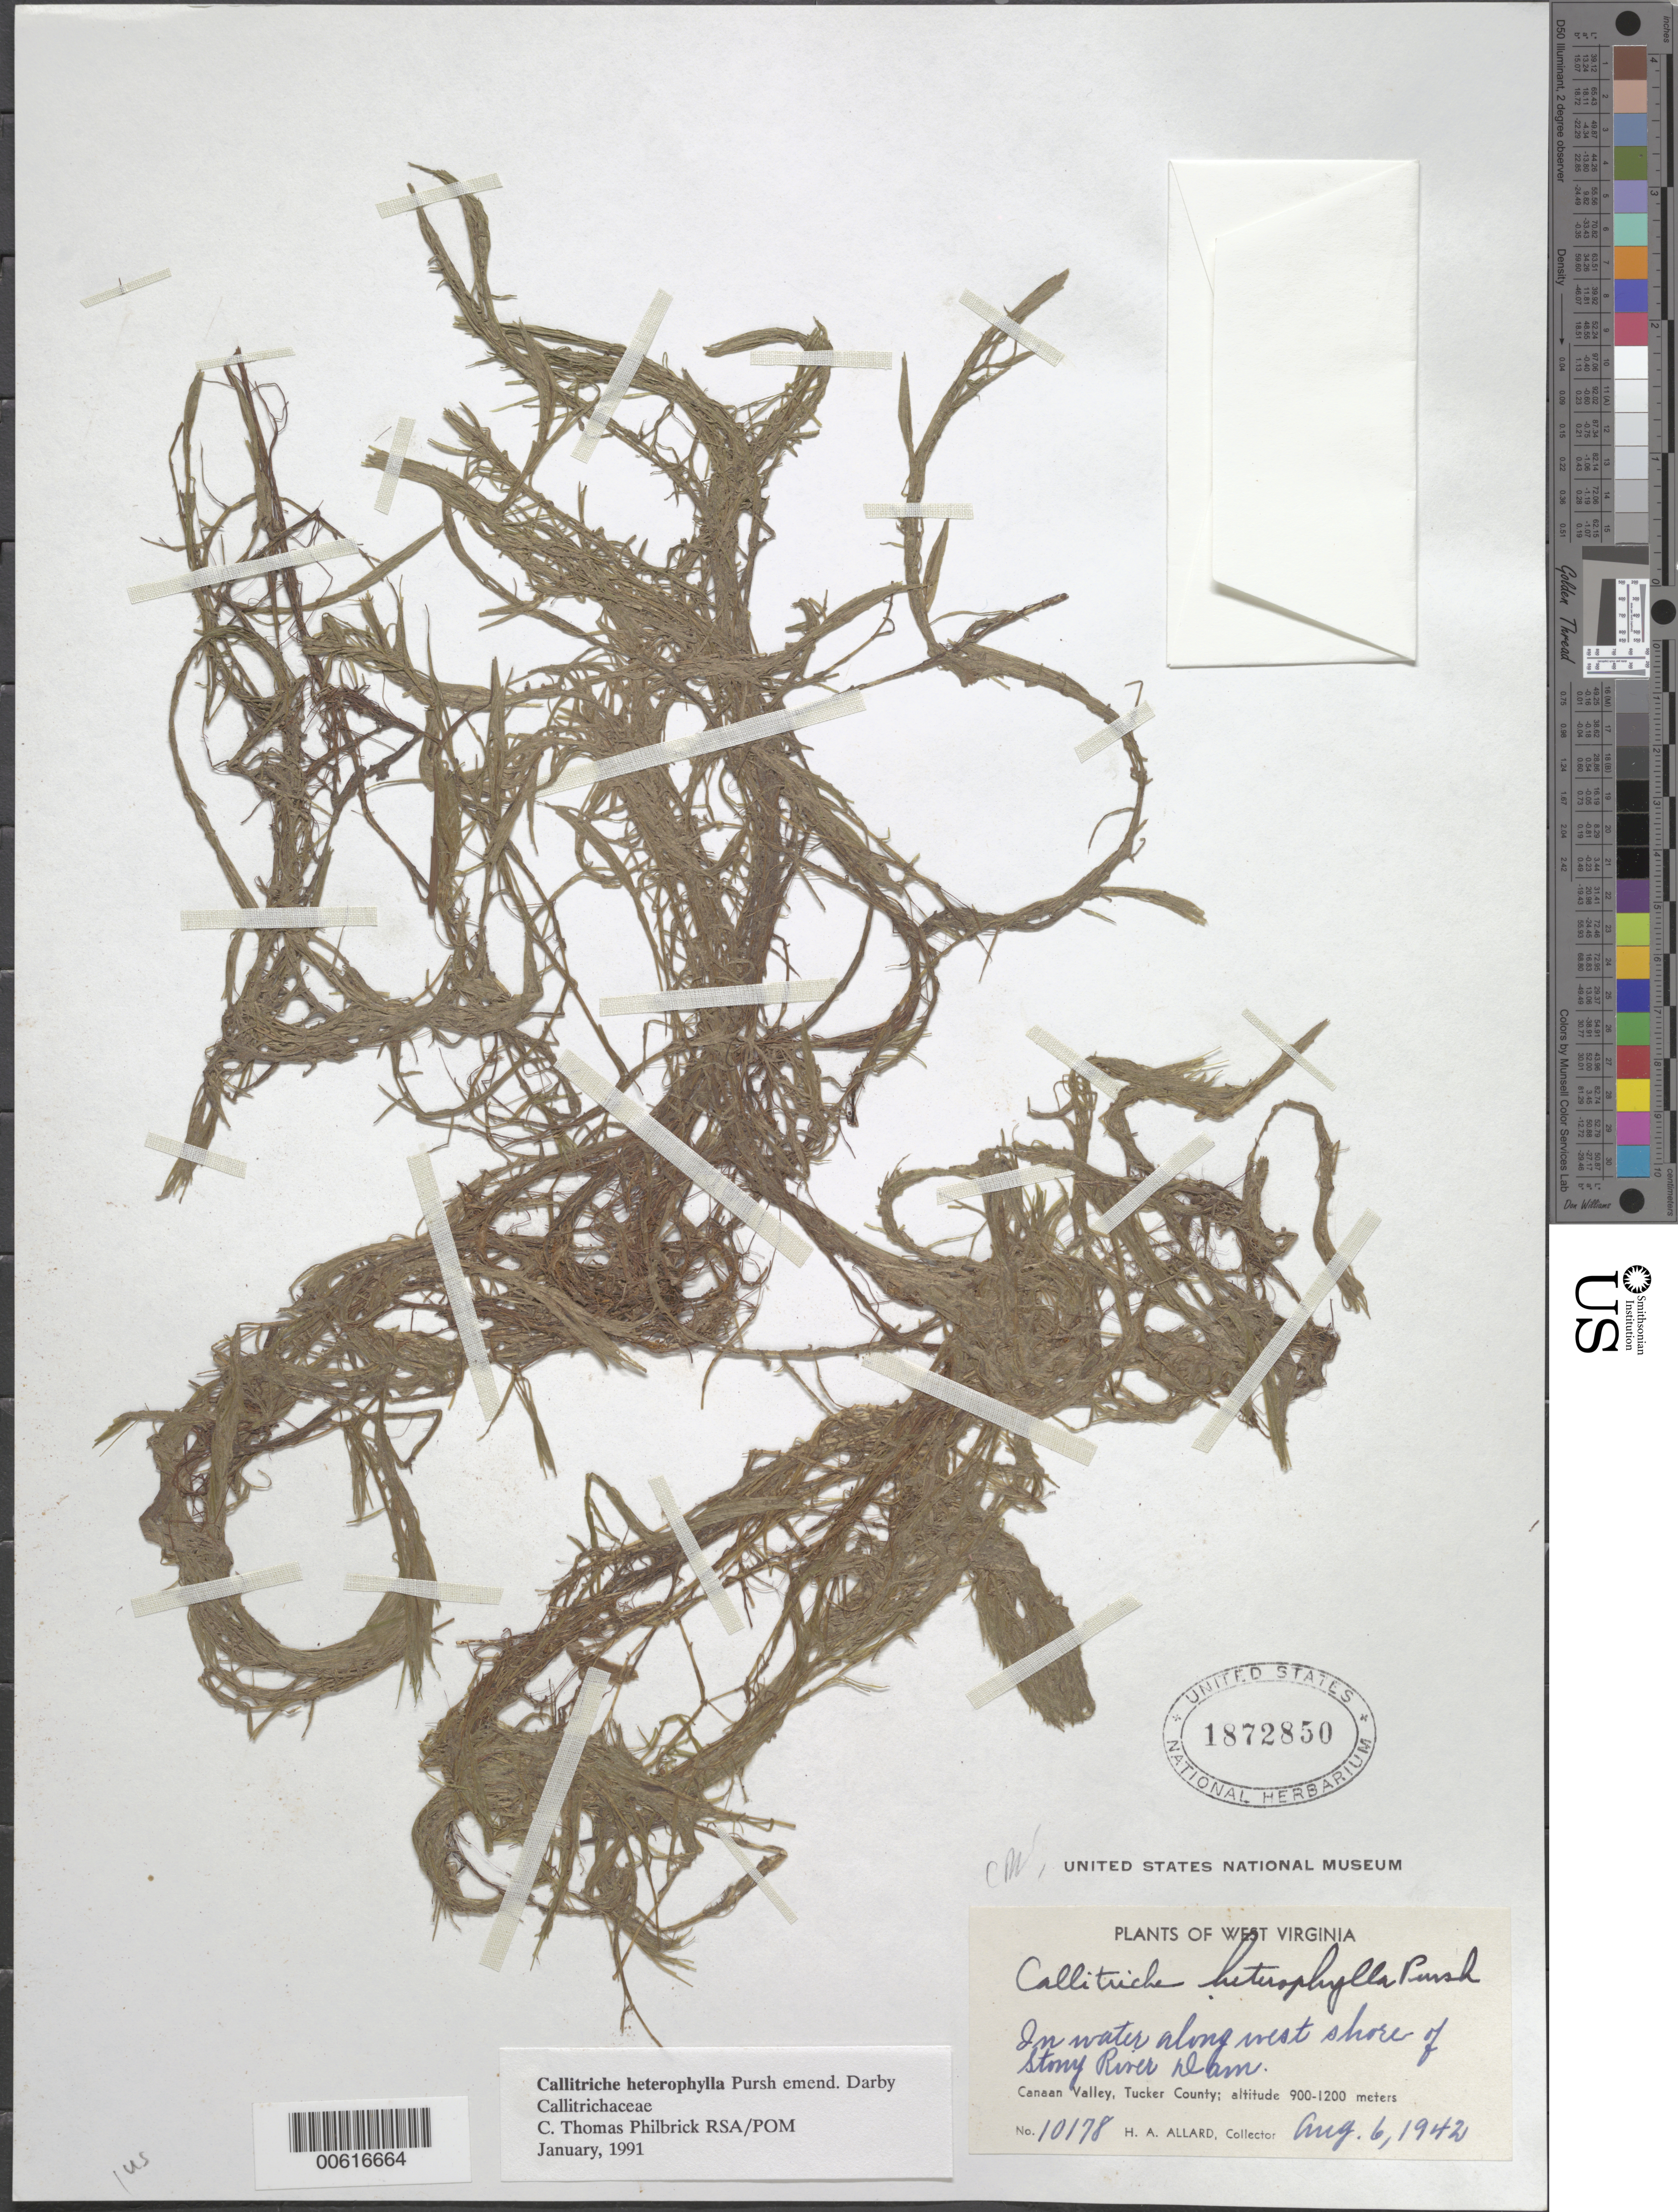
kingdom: Plantae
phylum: Tracheophyta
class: Magnoliopsida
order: Lamiales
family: Plantaginaceae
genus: Callitriche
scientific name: Callitriche heterophylla Pursh emend. Darby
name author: Pursh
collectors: H. A. Allard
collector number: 10178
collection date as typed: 06 Aug 1942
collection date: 1942-08-06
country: United States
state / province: West Virginia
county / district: Tucker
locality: Canaan Valley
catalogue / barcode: US 1872850